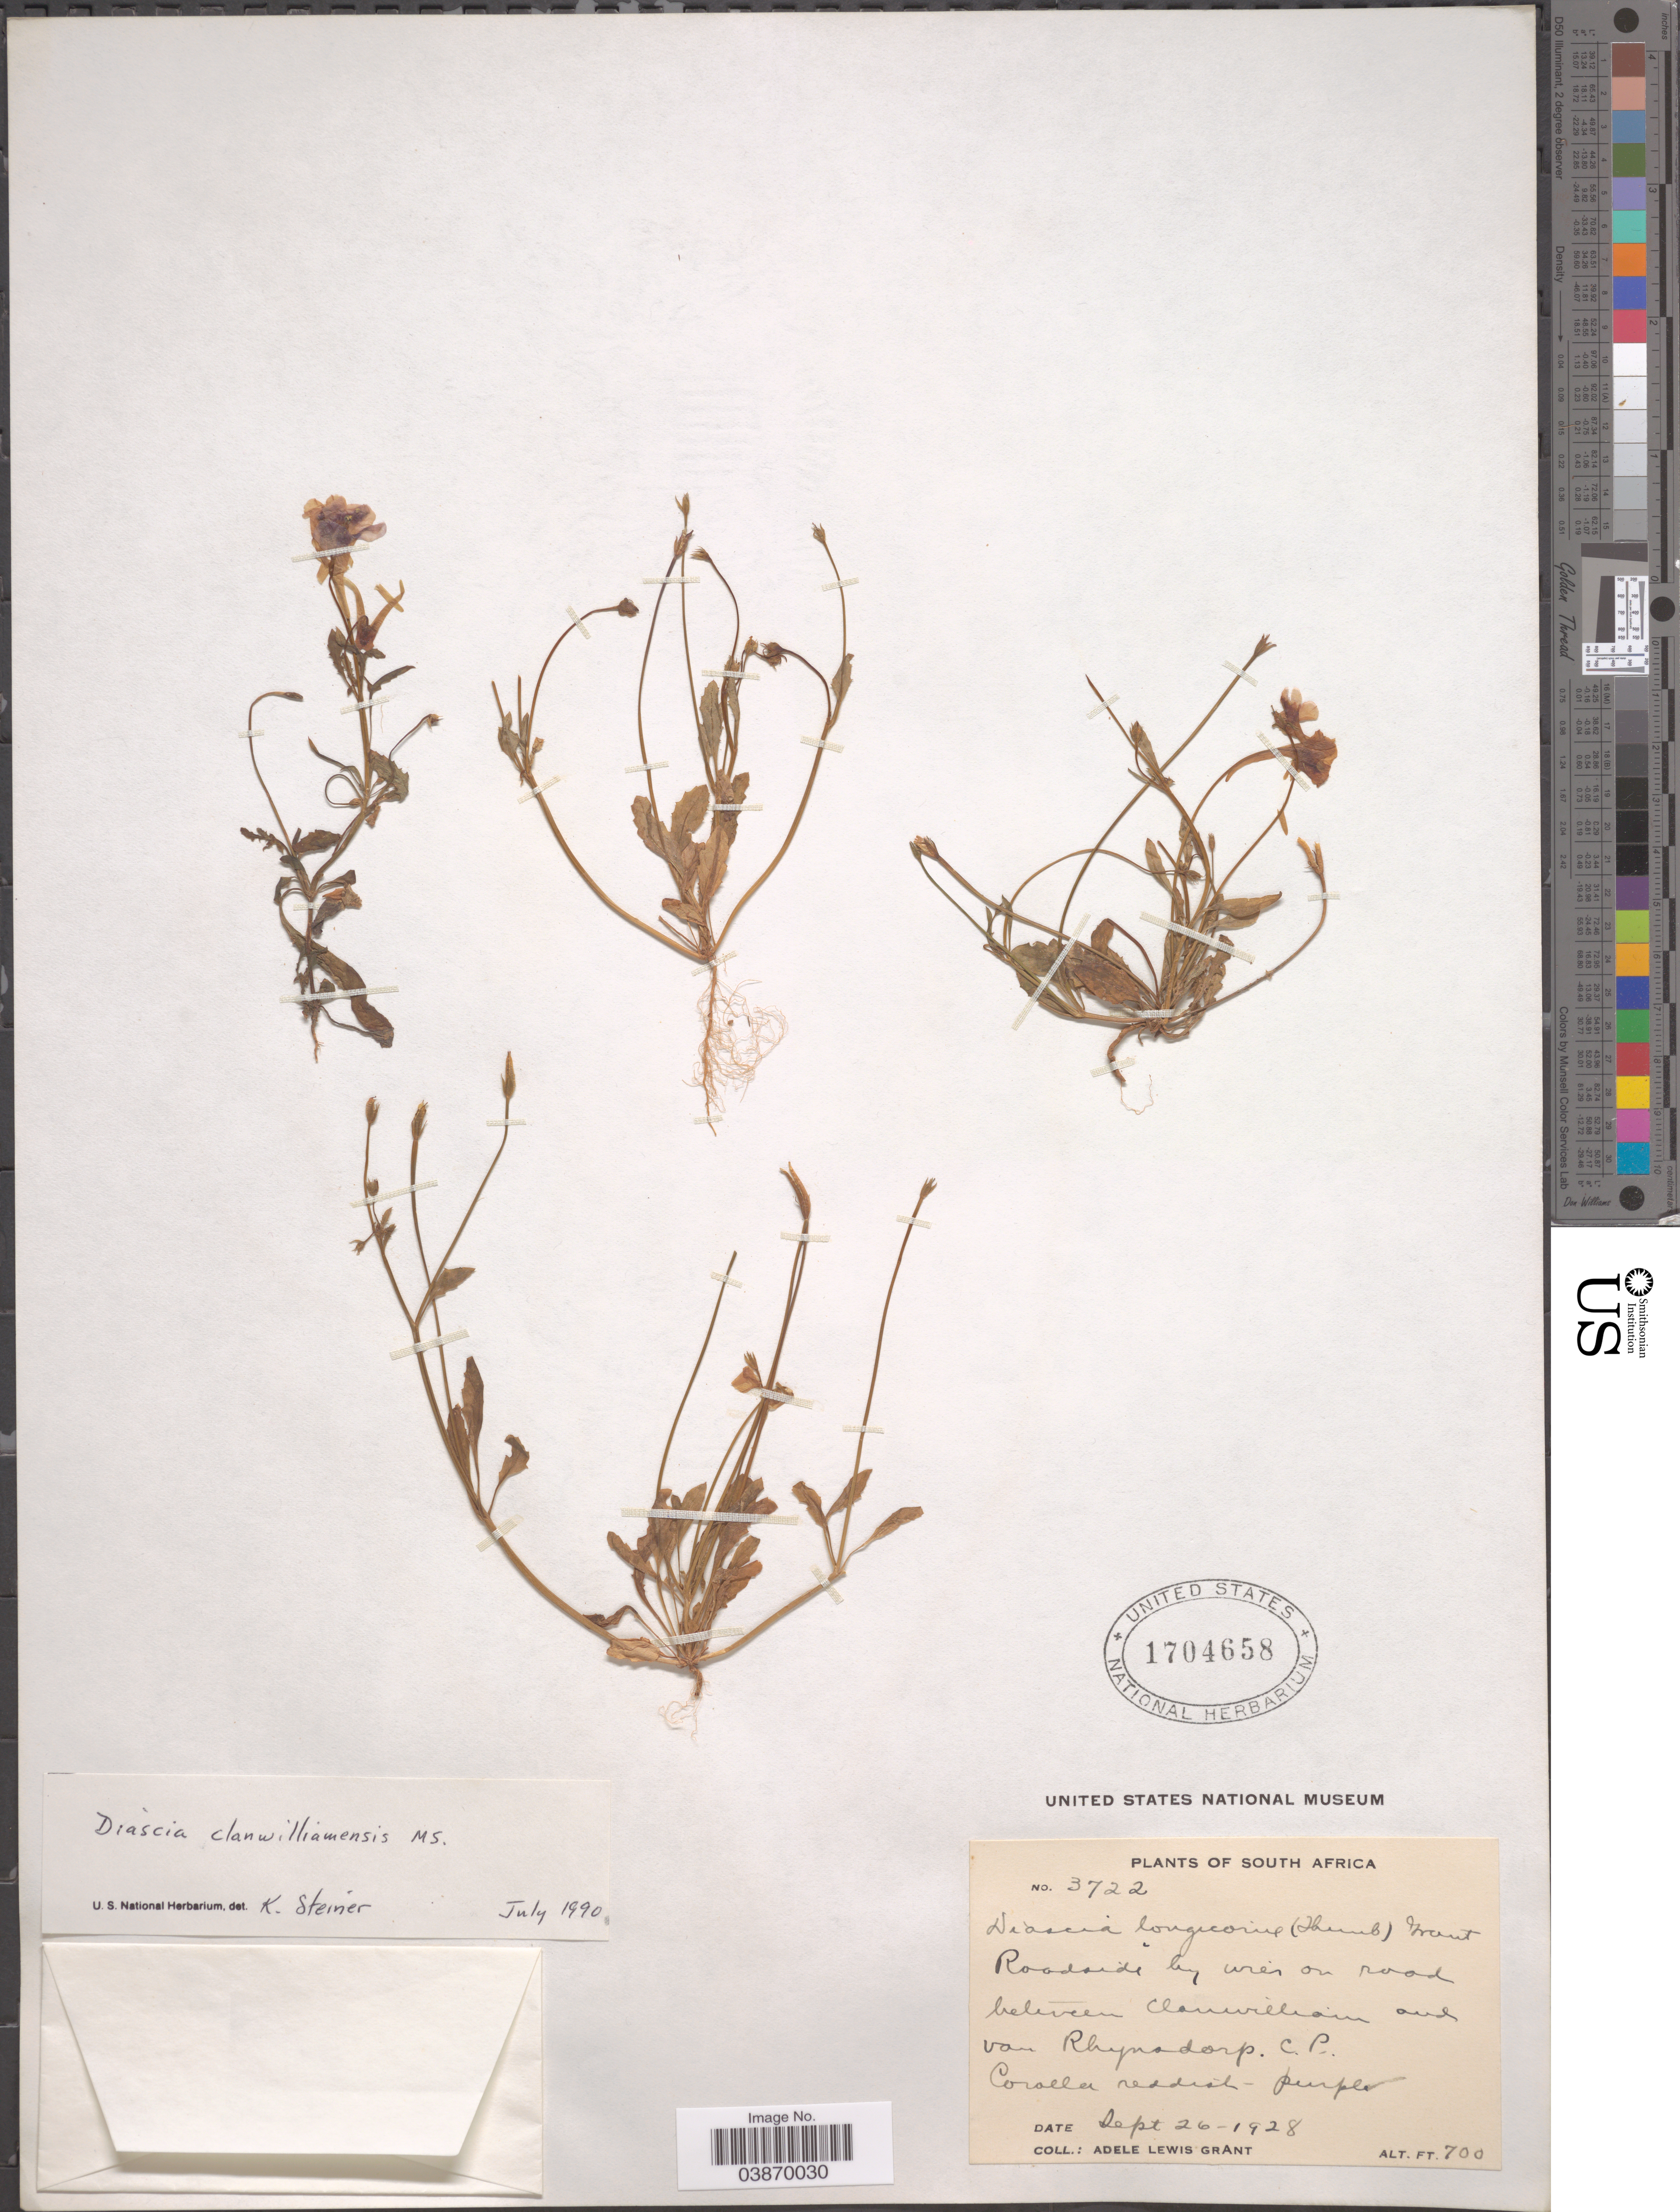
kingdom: Plantae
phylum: Tracheophyta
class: Magnoliopsida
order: Lamiales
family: Scrophulariaceae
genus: Diascia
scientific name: Diascia clanwilliamensis K.E. Steiner, ined.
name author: K.E. Steiner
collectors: A. L. Grant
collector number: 3722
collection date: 1928-09-26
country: South Africa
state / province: Western Cape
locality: Roadside by wei on road between Clanwilliam and Van Rhynsdorp.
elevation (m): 213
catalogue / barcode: US 1704658